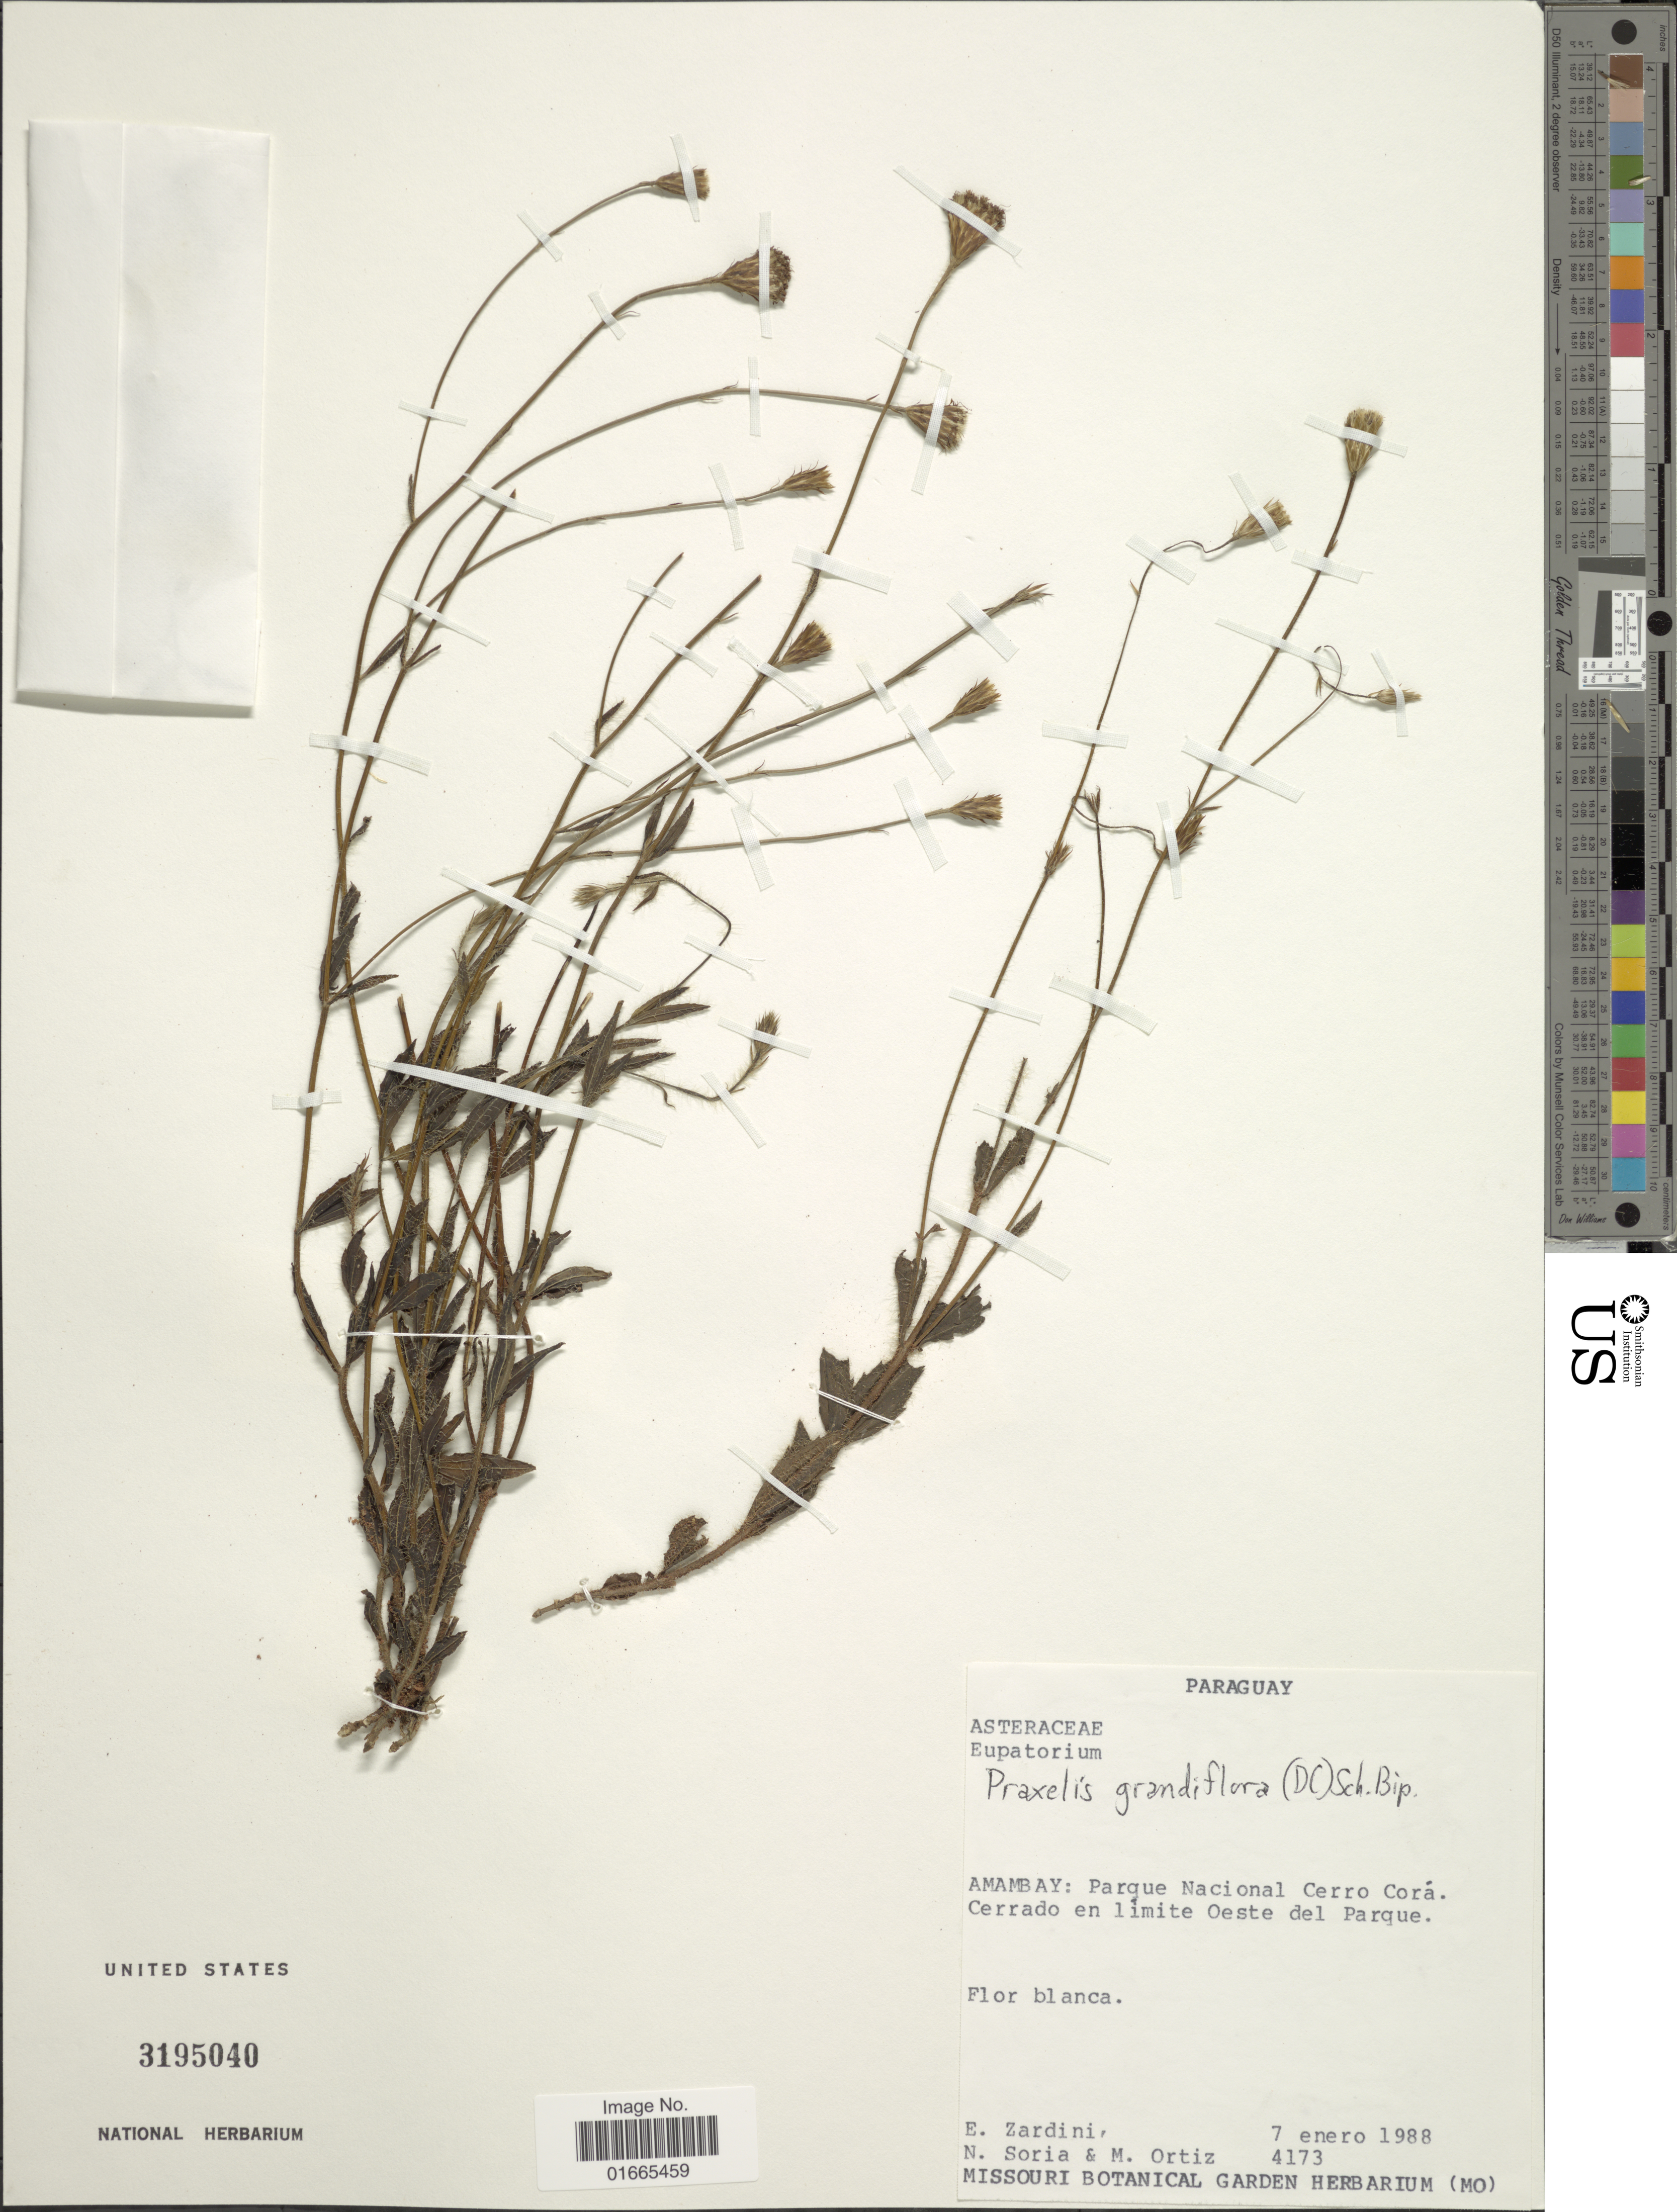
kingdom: Plantae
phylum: Tracheophyta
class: Magnoliopsida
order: Asterales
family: Asteraceae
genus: Praxelis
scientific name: Praxelis grandiflora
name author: (DC.) R.M. King & H. Rob.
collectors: E. M. Zardini, N. Soria & M. Ortíz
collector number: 4173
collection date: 1988-01-07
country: Paraguay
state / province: Amambay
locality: Paruqe Nacional Cerro Corcá. Cerrado en limite Oeste del Parque.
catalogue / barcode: US 3195040